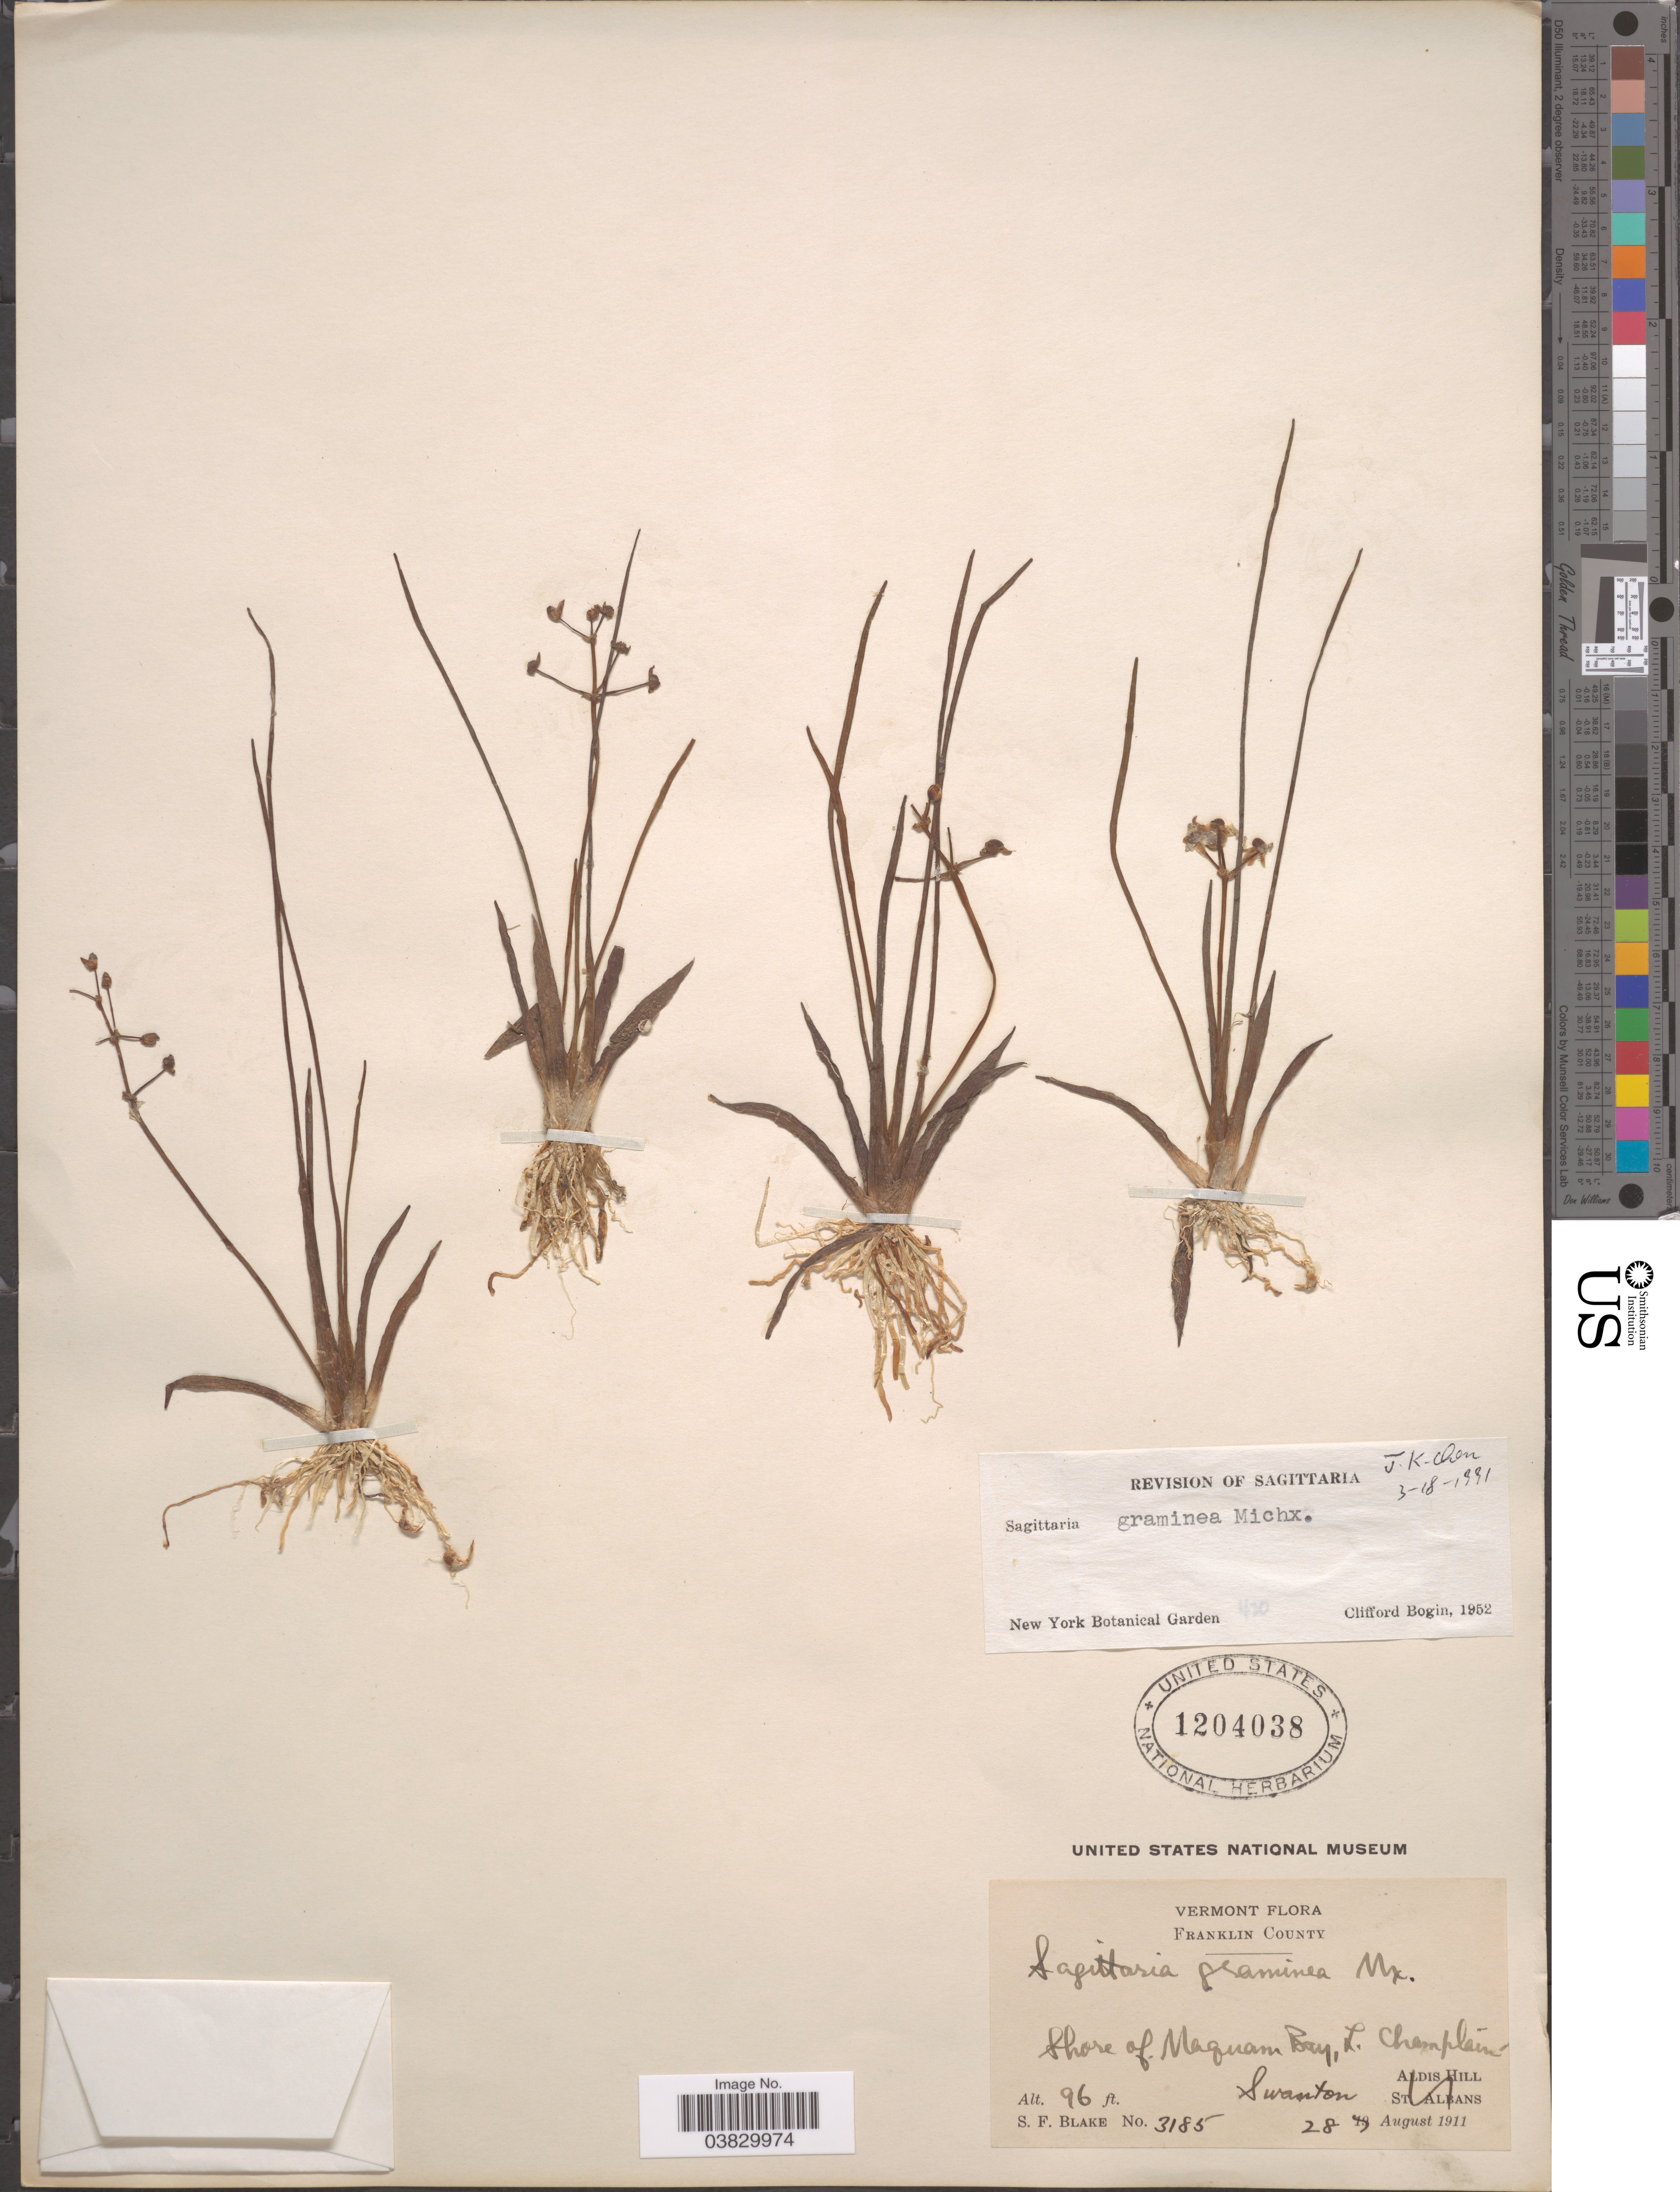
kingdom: Plantae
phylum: Tracheophyta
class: Liliopsida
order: Alismatales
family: Alismataceae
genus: Sagittaria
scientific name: Sagittaria graminea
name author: Michx.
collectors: S. Blake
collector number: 3185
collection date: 1911-08-28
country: United States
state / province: Vermont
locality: Franklin County. Shore of Maquam Bay, L. Champlain. Swanton.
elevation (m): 29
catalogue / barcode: US 1204038